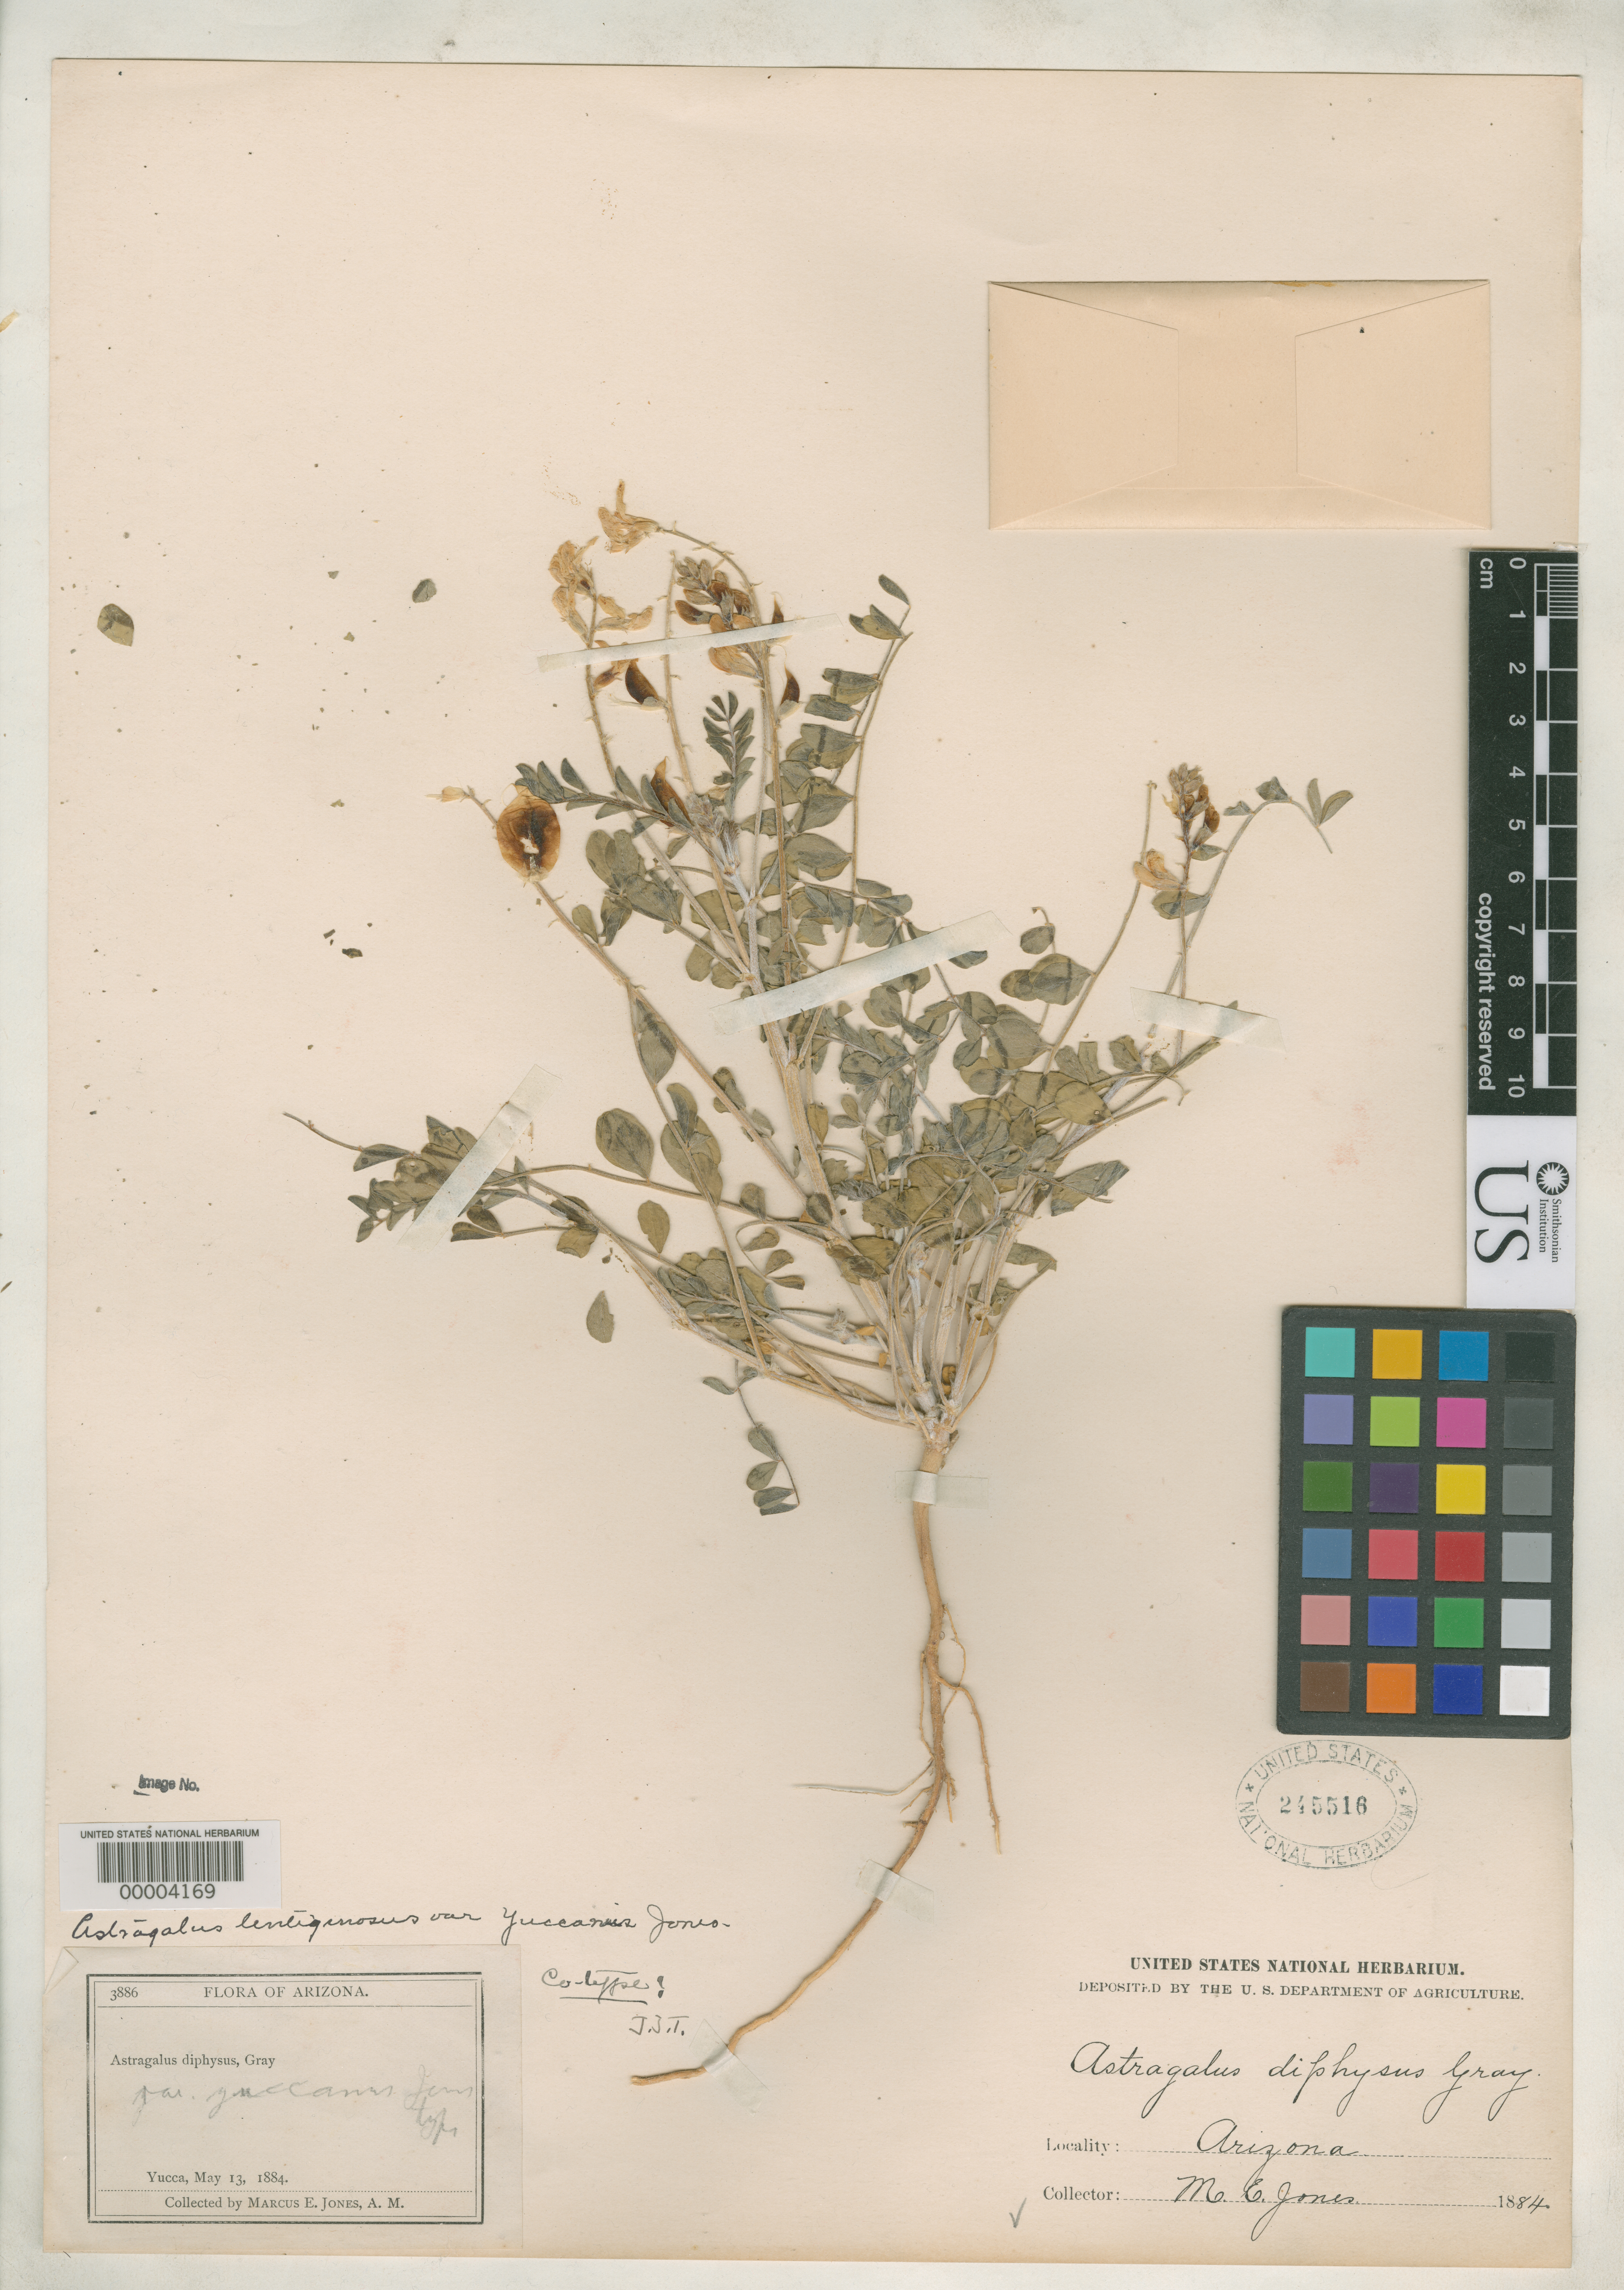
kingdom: Plantae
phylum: Tracheophyta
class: Magnoliopsida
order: Fabales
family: Fabaceae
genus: Astragalus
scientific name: Astragalus lentiginosus var. yuccanus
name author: M.E. Jones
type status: Isotype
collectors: M. E. Jones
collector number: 3886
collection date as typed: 13 May 1884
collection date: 1884-05-13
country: United States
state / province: Arizona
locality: Yucca.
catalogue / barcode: US 245516